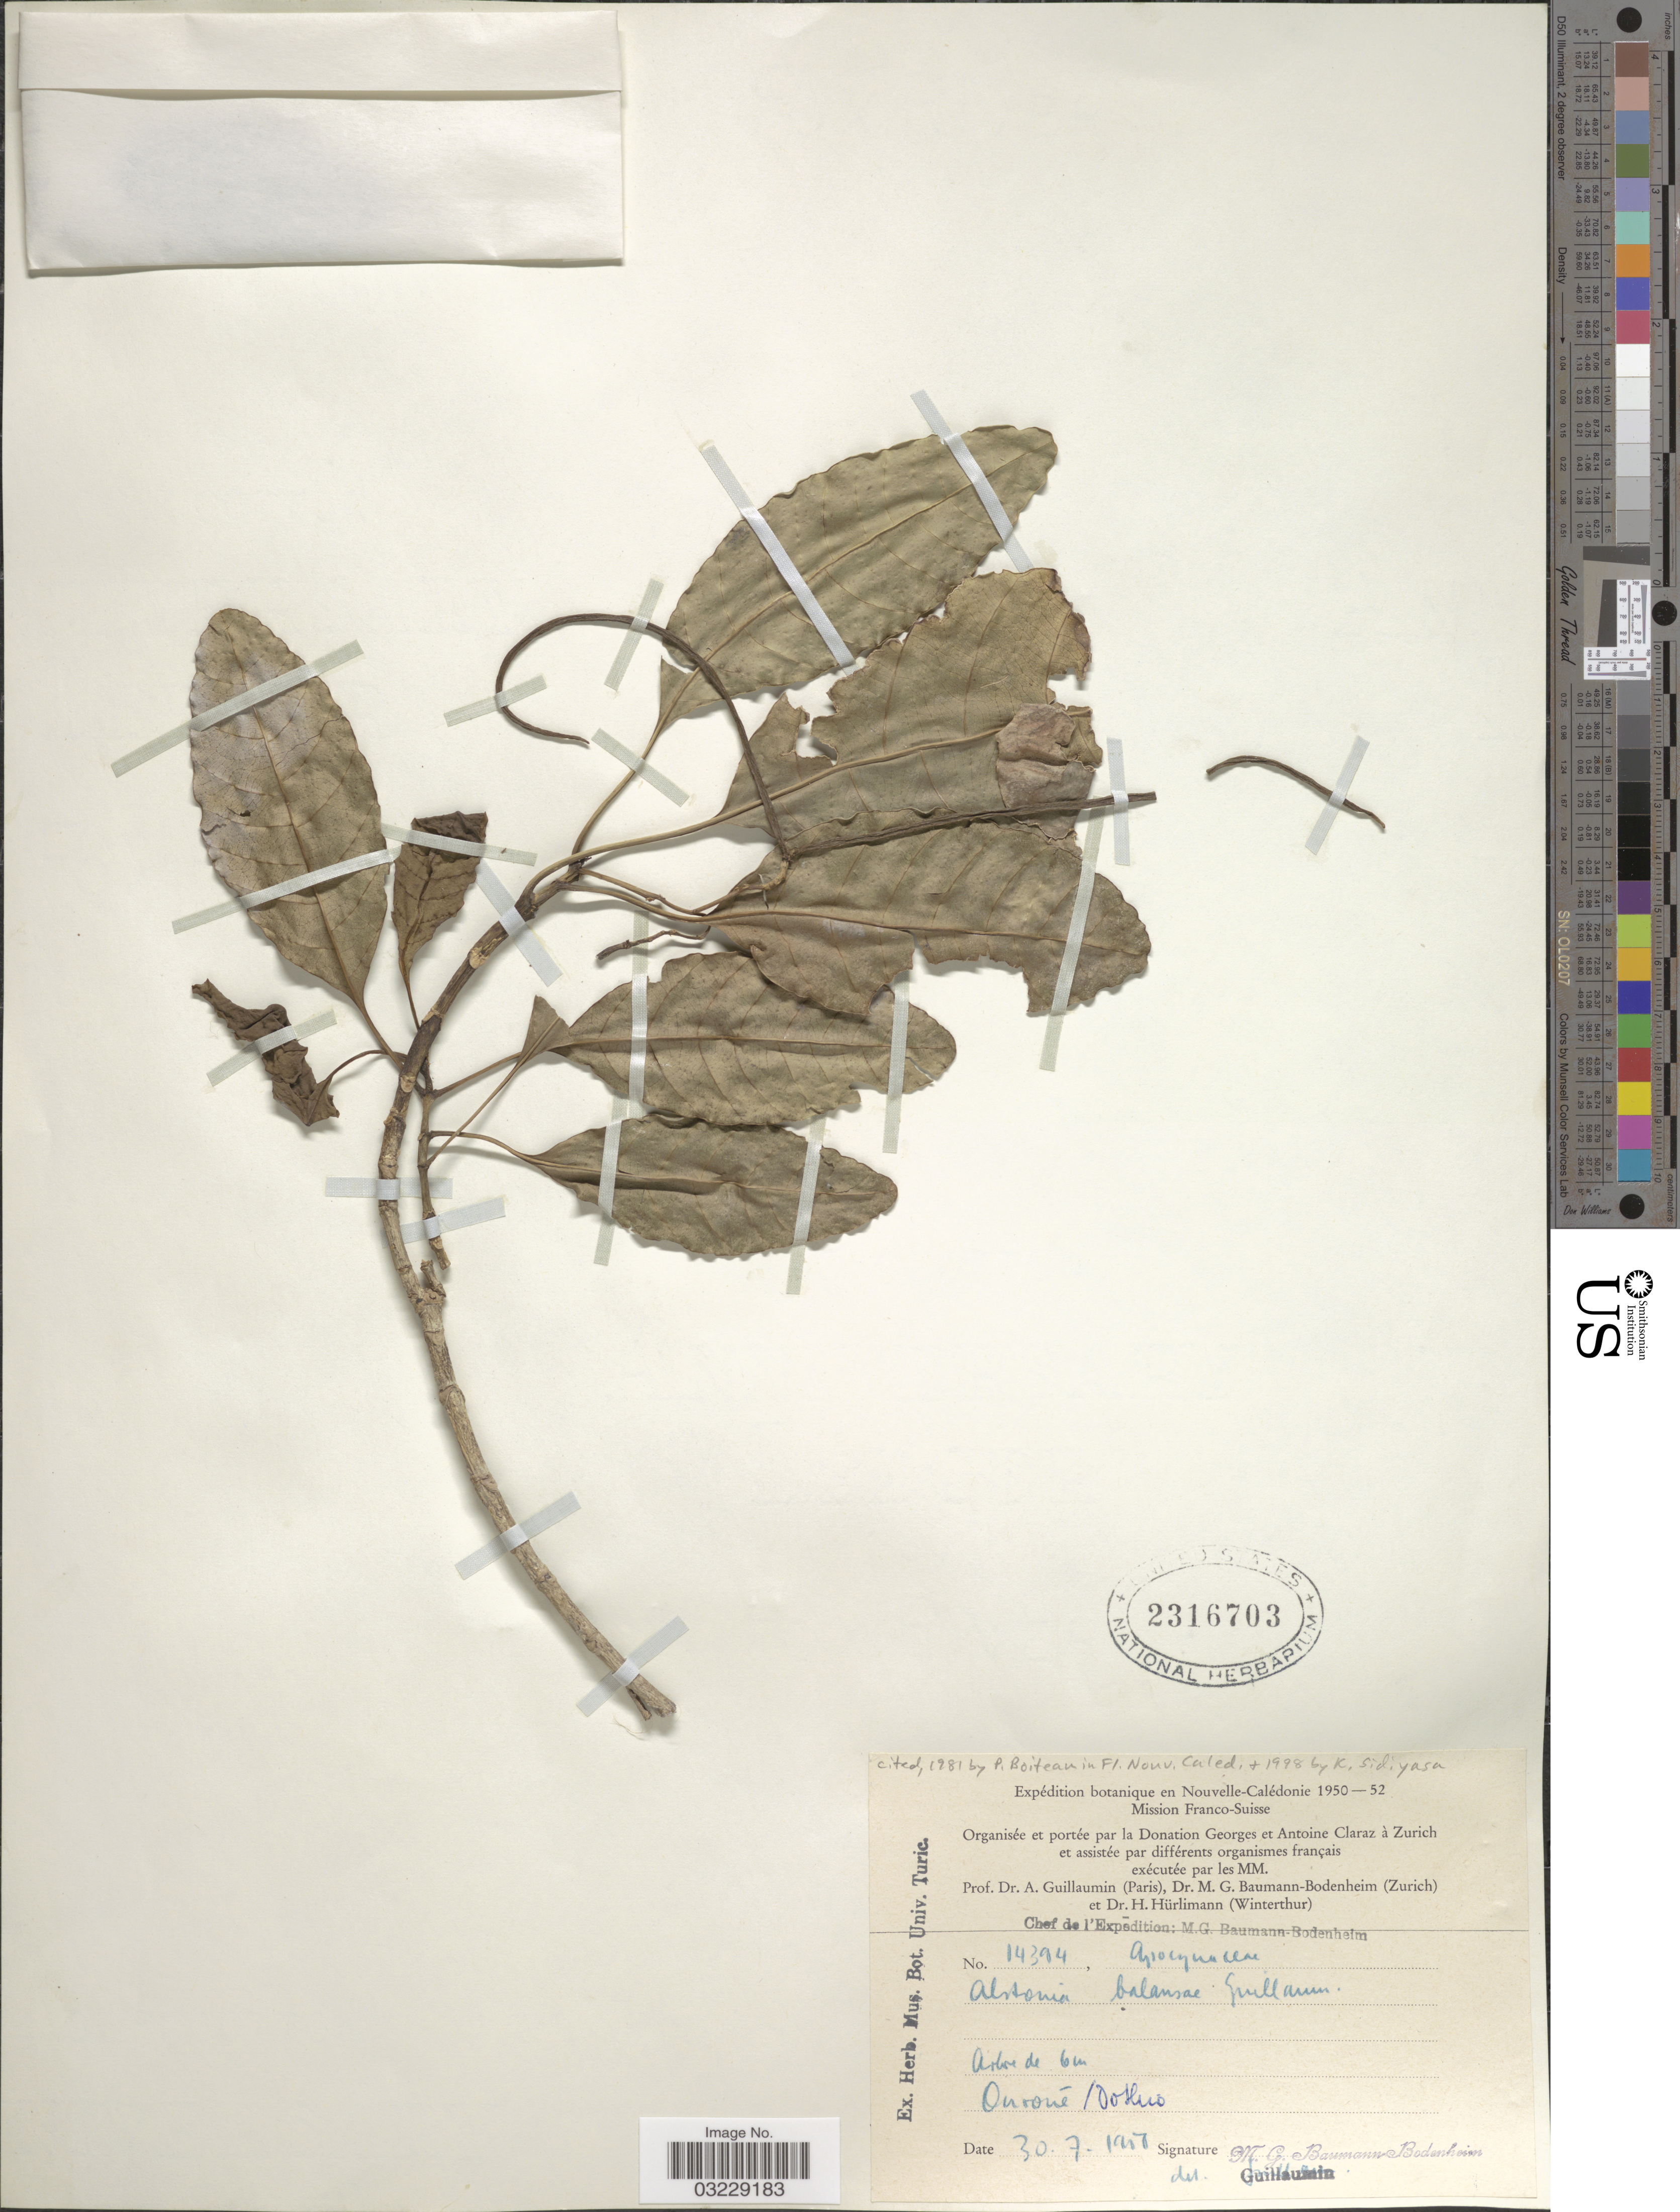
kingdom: Plantae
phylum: Tracheophyta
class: Magnoliopsida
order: Gentianales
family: Apocynaceae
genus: Alstonia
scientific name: Alstonia balansae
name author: Guillaumin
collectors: M. G. Baumann-Bodenheim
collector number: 14394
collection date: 1951-07-30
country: New Caledonia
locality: Ouroué/ Dothio.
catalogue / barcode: US 2316703